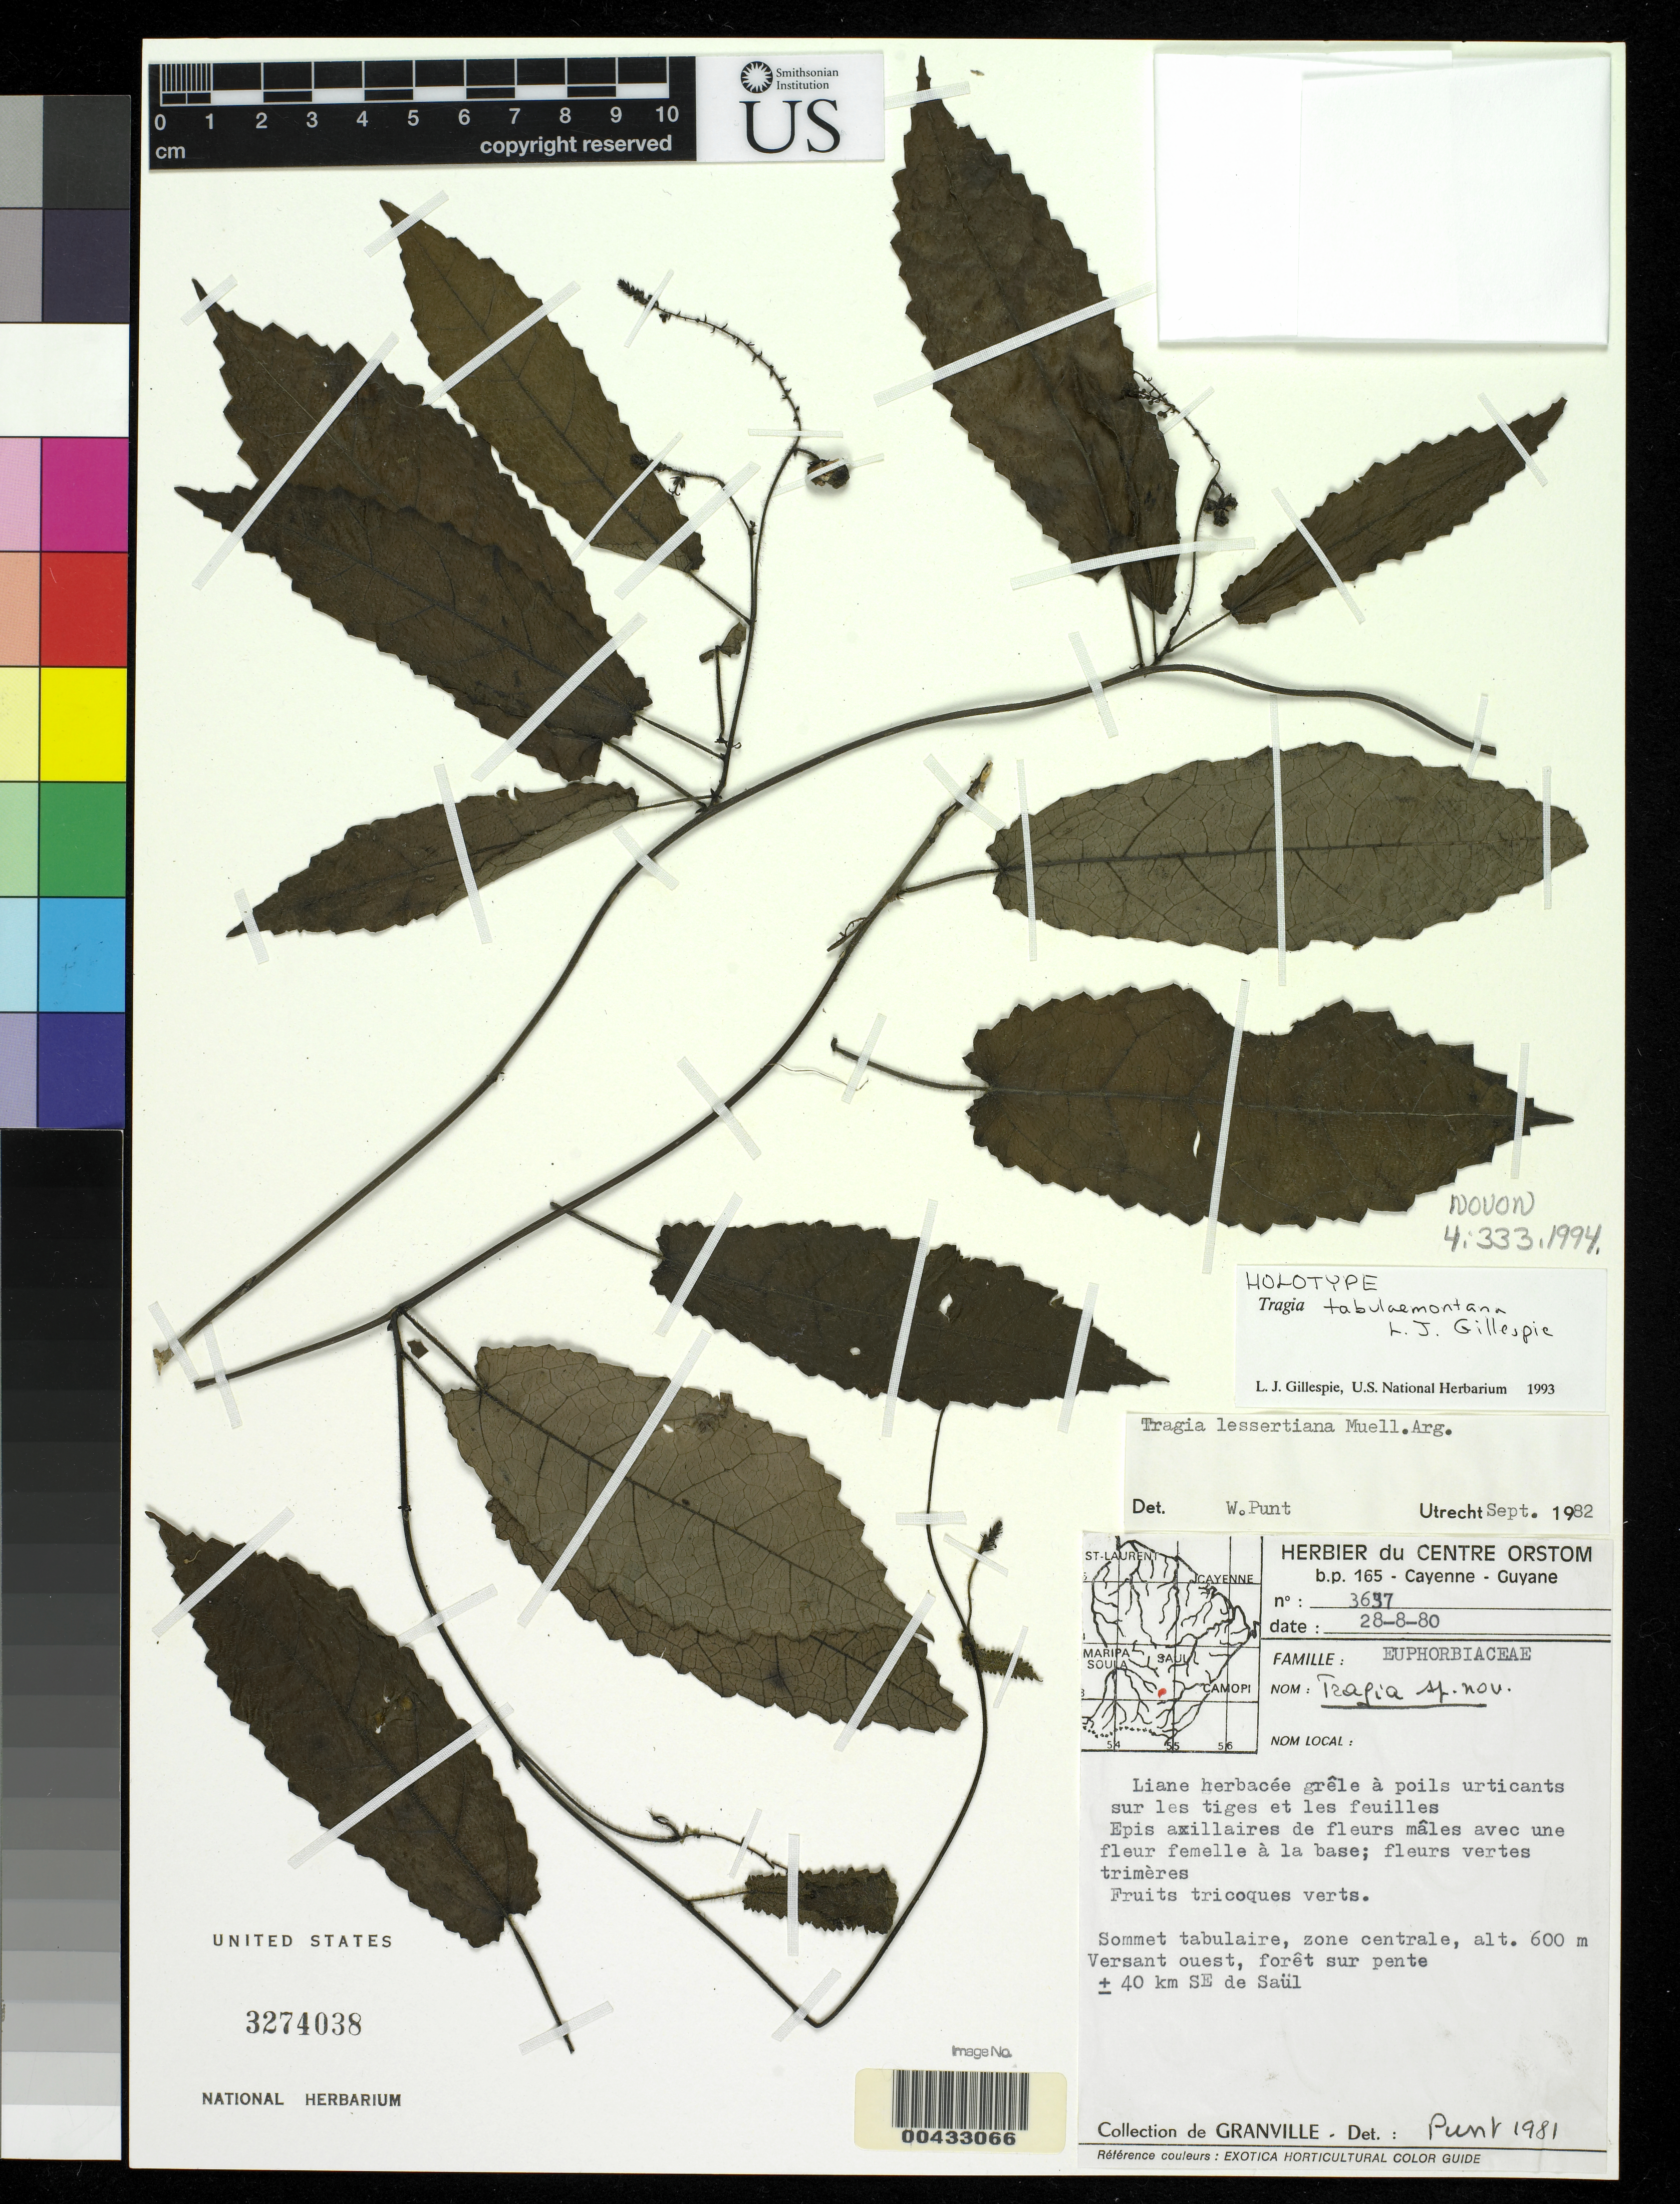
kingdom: Plantae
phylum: Tracheophyta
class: Magnoliopsida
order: Malpighiales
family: Euphorbiaceae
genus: Tragia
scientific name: Tragia tabulaemontana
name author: L.J. Gillespie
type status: Holotype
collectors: J.-J. de Granville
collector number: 3637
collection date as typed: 28 Aug 1980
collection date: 1980-08-28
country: French Guiana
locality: Versant Ouest, Foret Sur Pente, ca. 40 km SE de Saul.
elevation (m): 600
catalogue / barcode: US 3274038